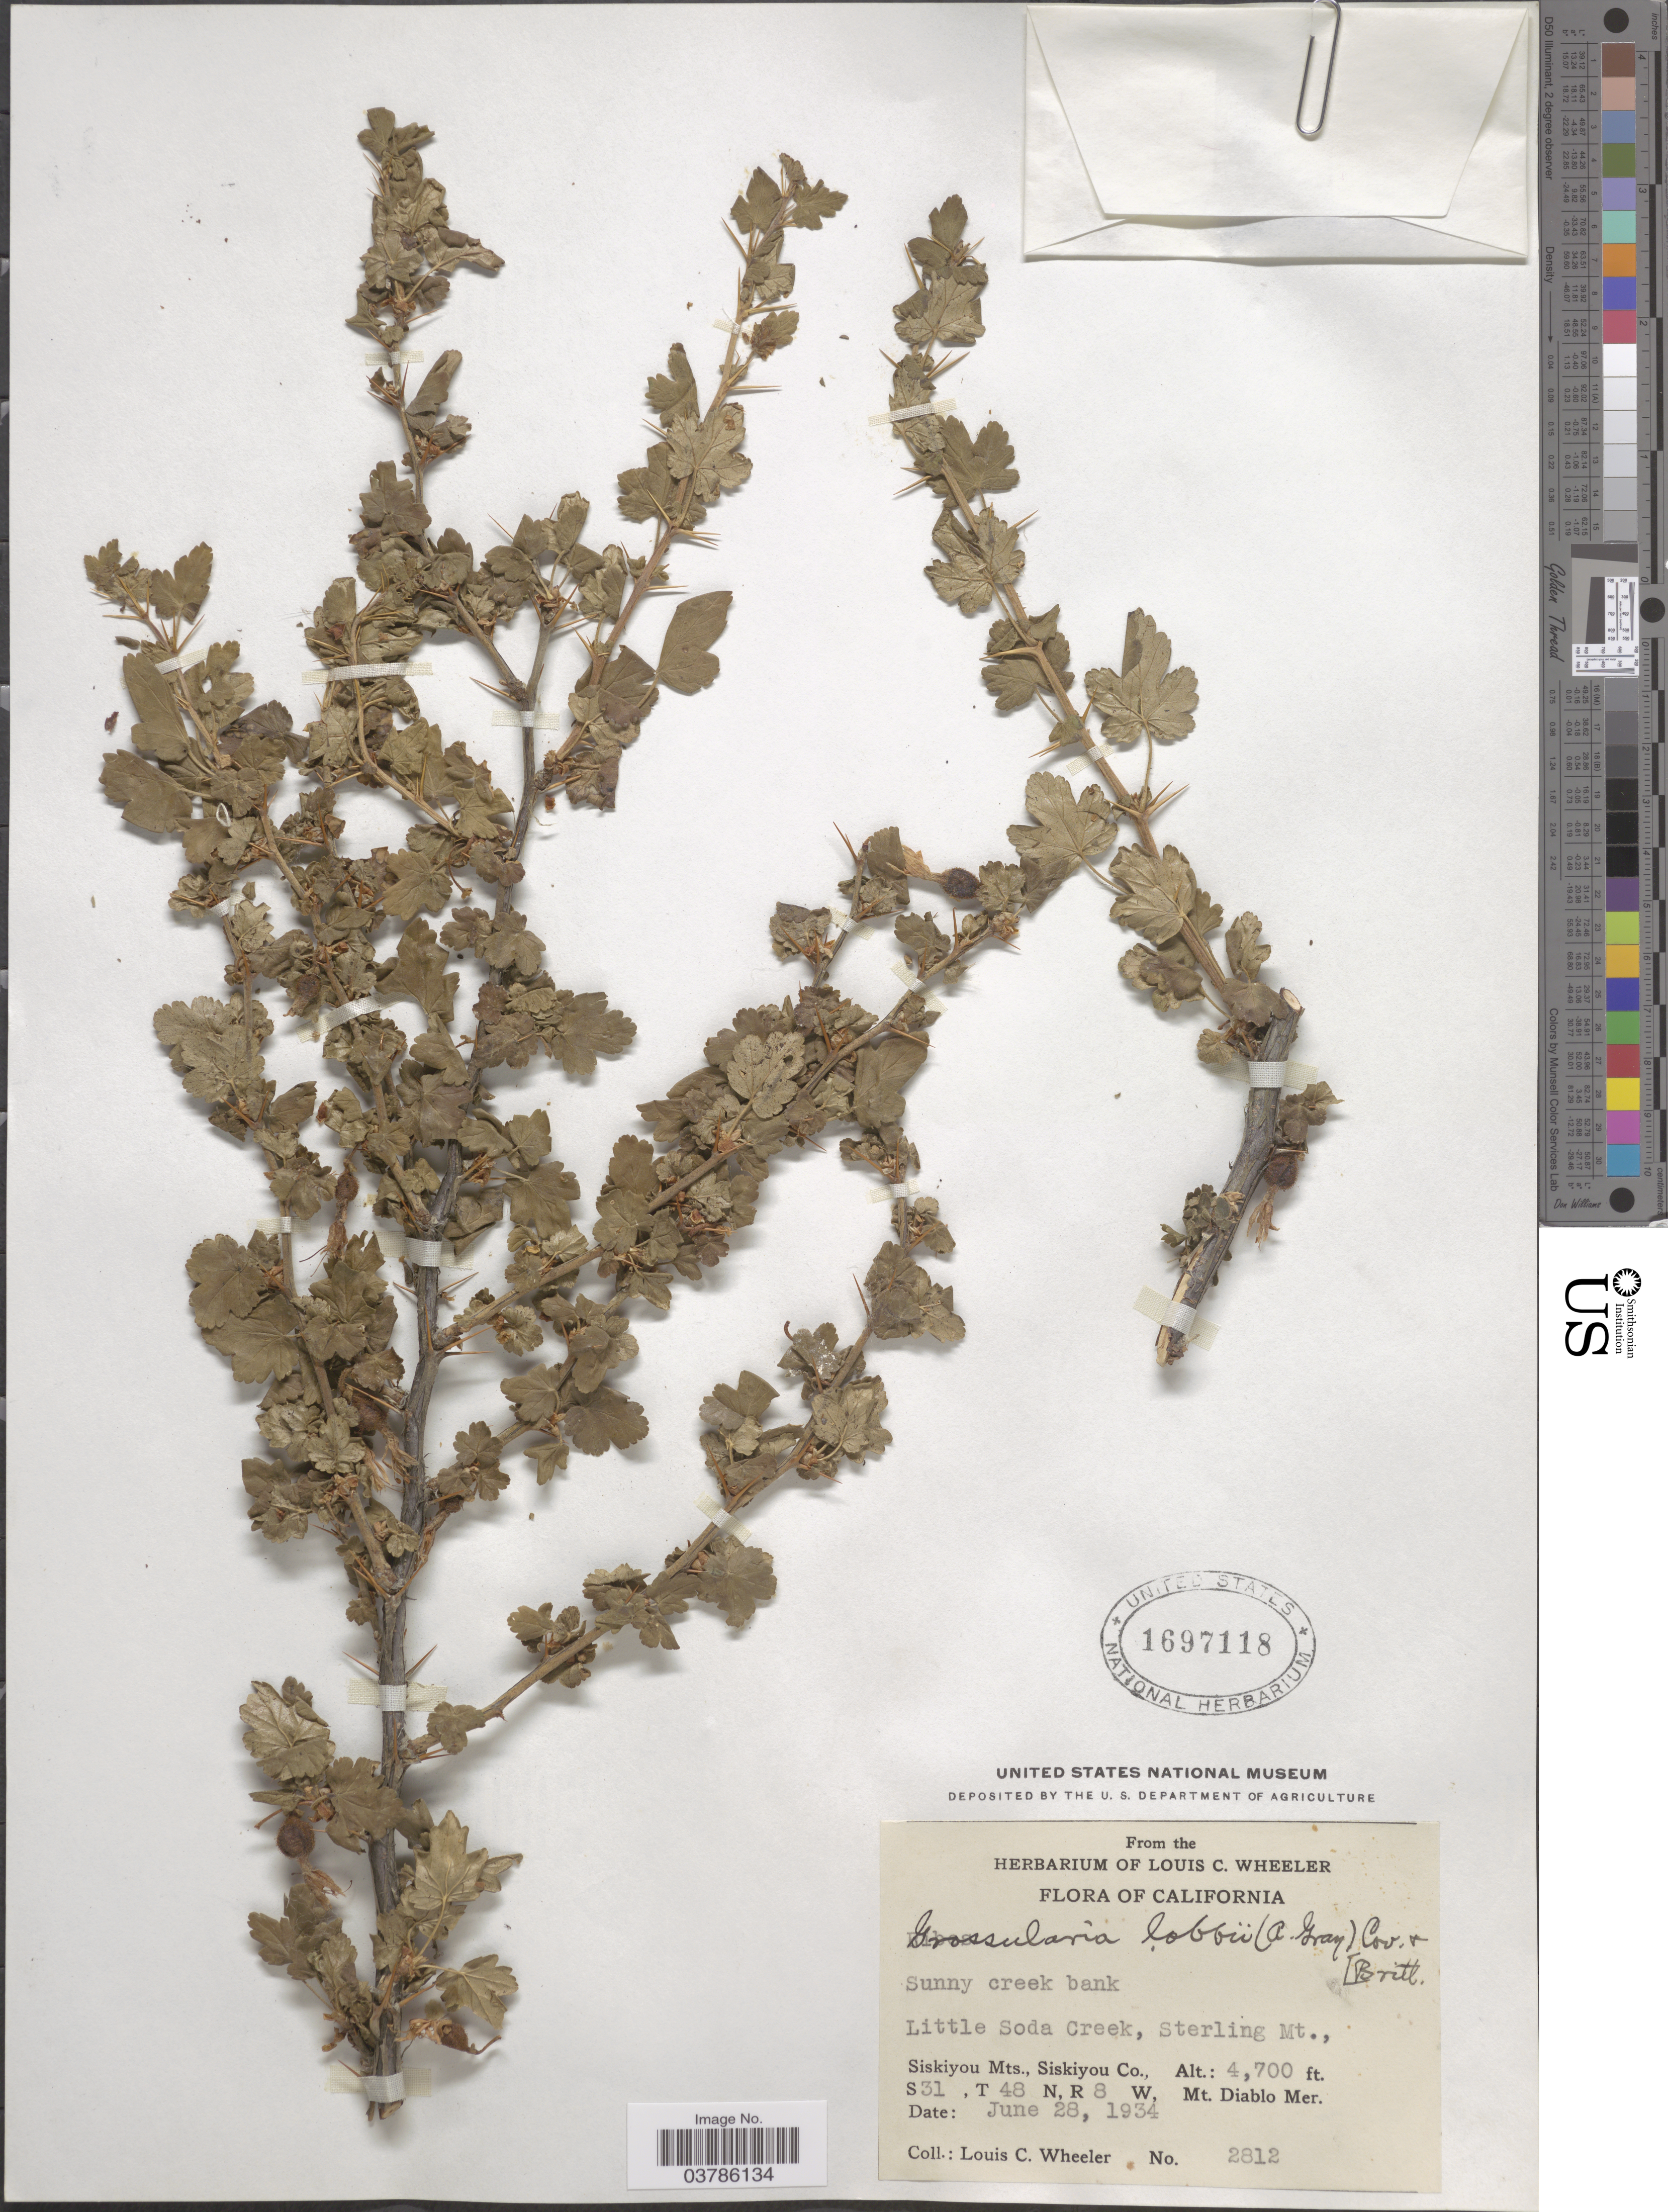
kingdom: Plantae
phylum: Tracheophyta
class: Magnoliopsida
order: Saxifragales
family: Grossulariaceae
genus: Ribes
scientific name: Ribes lobbii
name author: A. Gray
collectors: L. C. Wheeler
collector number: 2812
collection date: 1934-06-28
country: United States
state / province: California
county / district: Siskiyou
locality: Sunny creek bank. Little Soda Creek, Sterling Mt., Siskiyou Mts., Siskiyou Co., S 31, T 48 N, R 8 W, Mt. Diablo Mer.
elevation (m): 1433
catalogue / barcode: US 1697118